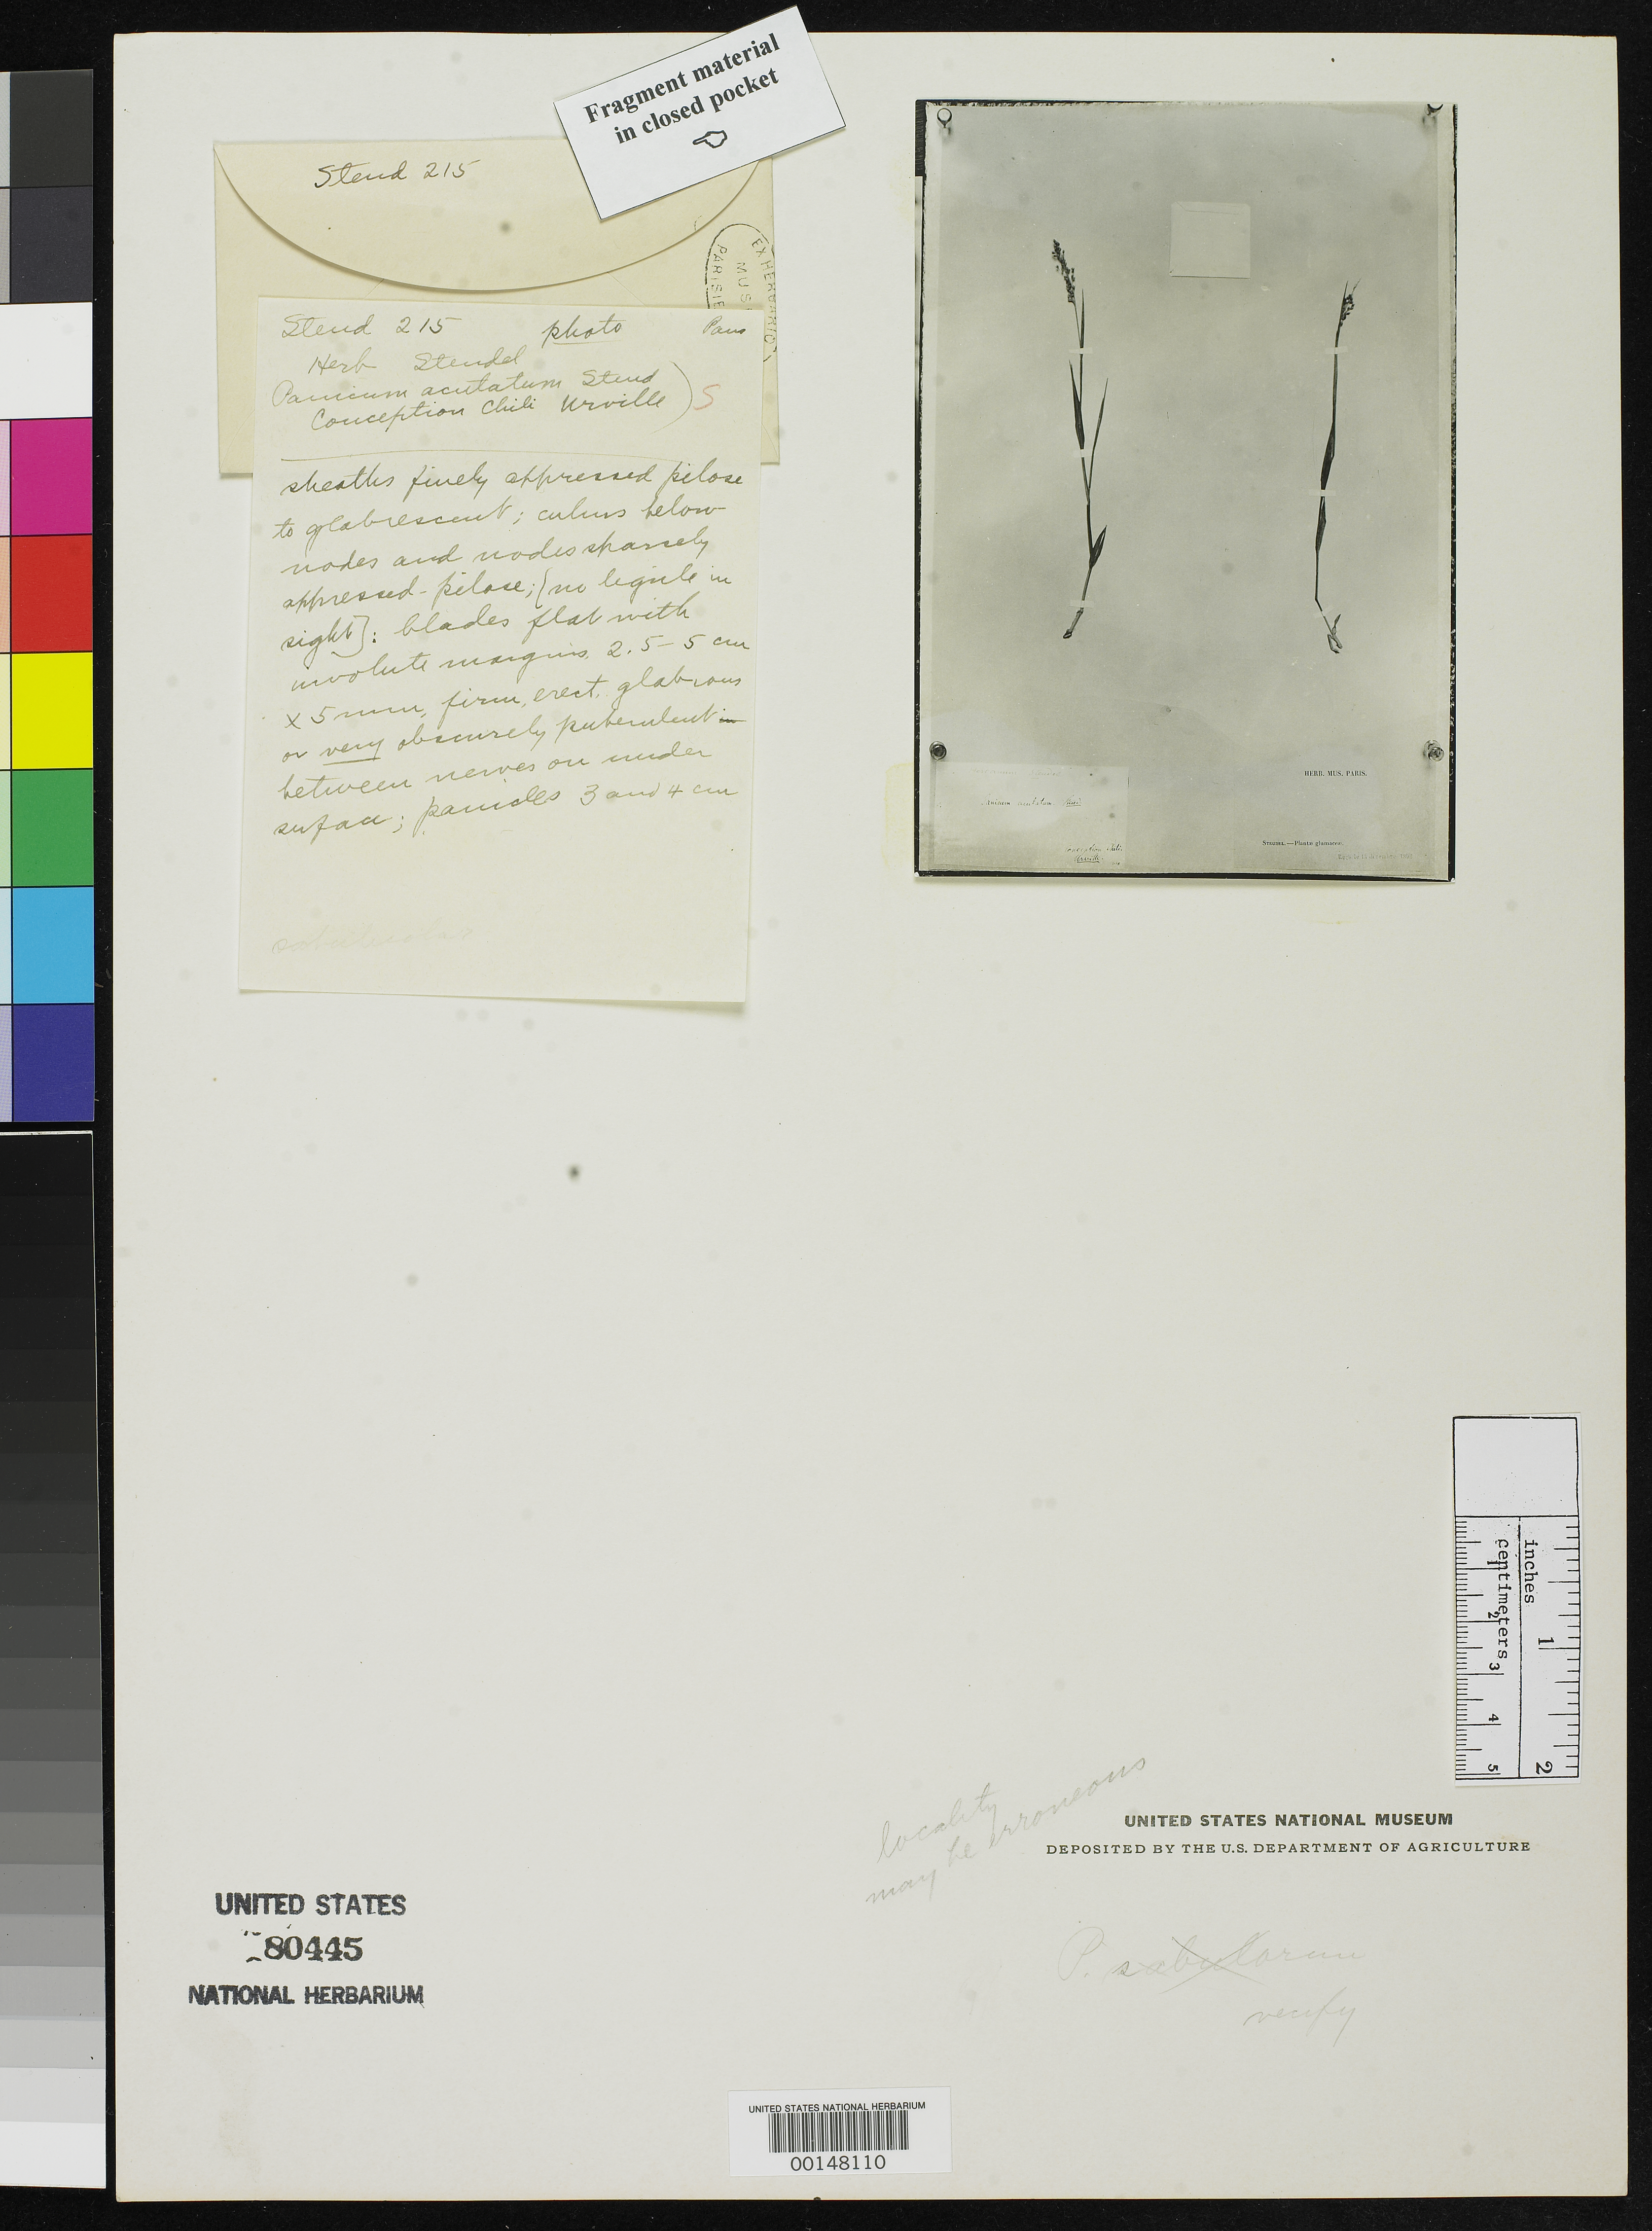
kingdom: Plantae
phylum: Tracheophyta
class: Liliopsida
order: Poales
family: Poaceae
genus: Panicum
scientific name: Panicum acutatum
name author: Steud.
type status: Type Fragment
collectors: J. d'Urville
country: Chile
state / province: Coquimbo (IV)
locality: Concepcion.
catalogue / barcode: US 80445